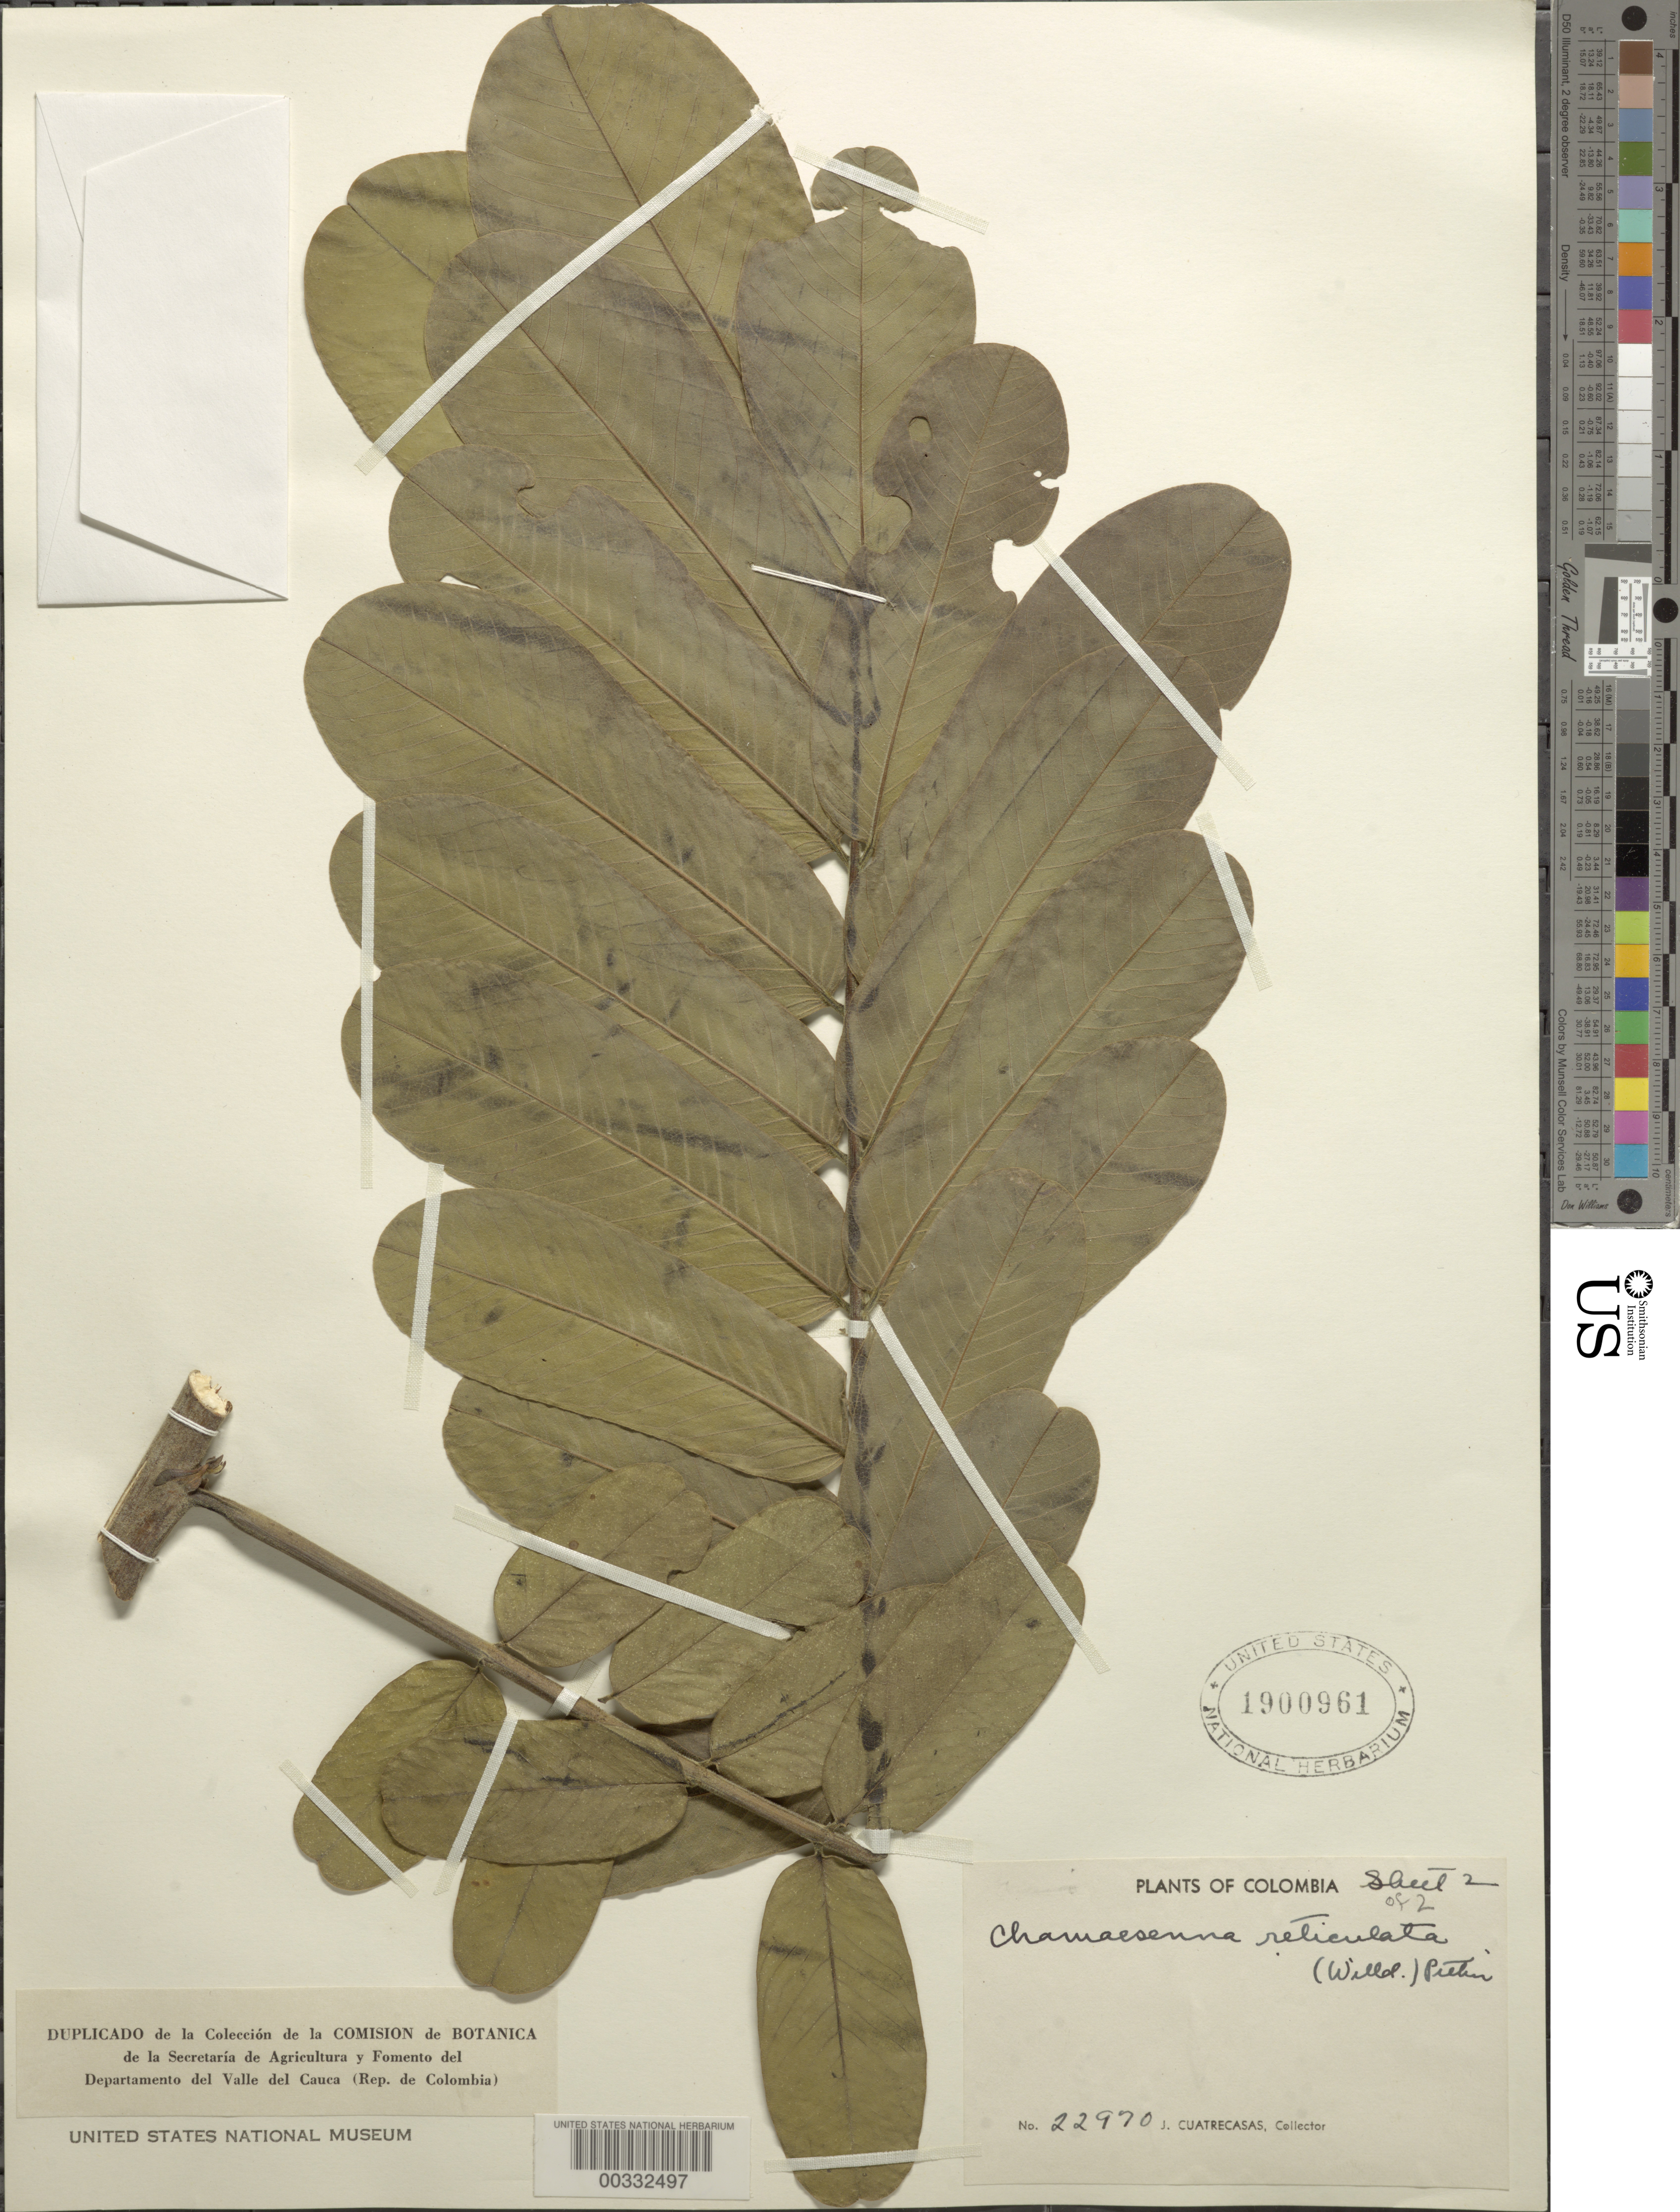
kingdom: Plantae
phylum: Tracheophyta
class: Magnoliopsida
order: Fabales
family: Fabaceae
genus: Senna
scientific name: Senna reticulata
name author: (Willd.) H.S. Irwin & Barneby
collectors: J. Cuatrecasas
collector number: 22970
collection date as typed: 17 Nov 1946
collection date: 1946-11-17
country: Colombia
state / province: Valle del Cauca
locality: Hoya del Rio de la Vieja, entre Piedra de Moler y Alto del Dinde ( entre Cartago y Alcala)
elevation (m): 1170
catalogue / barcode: US 1900961